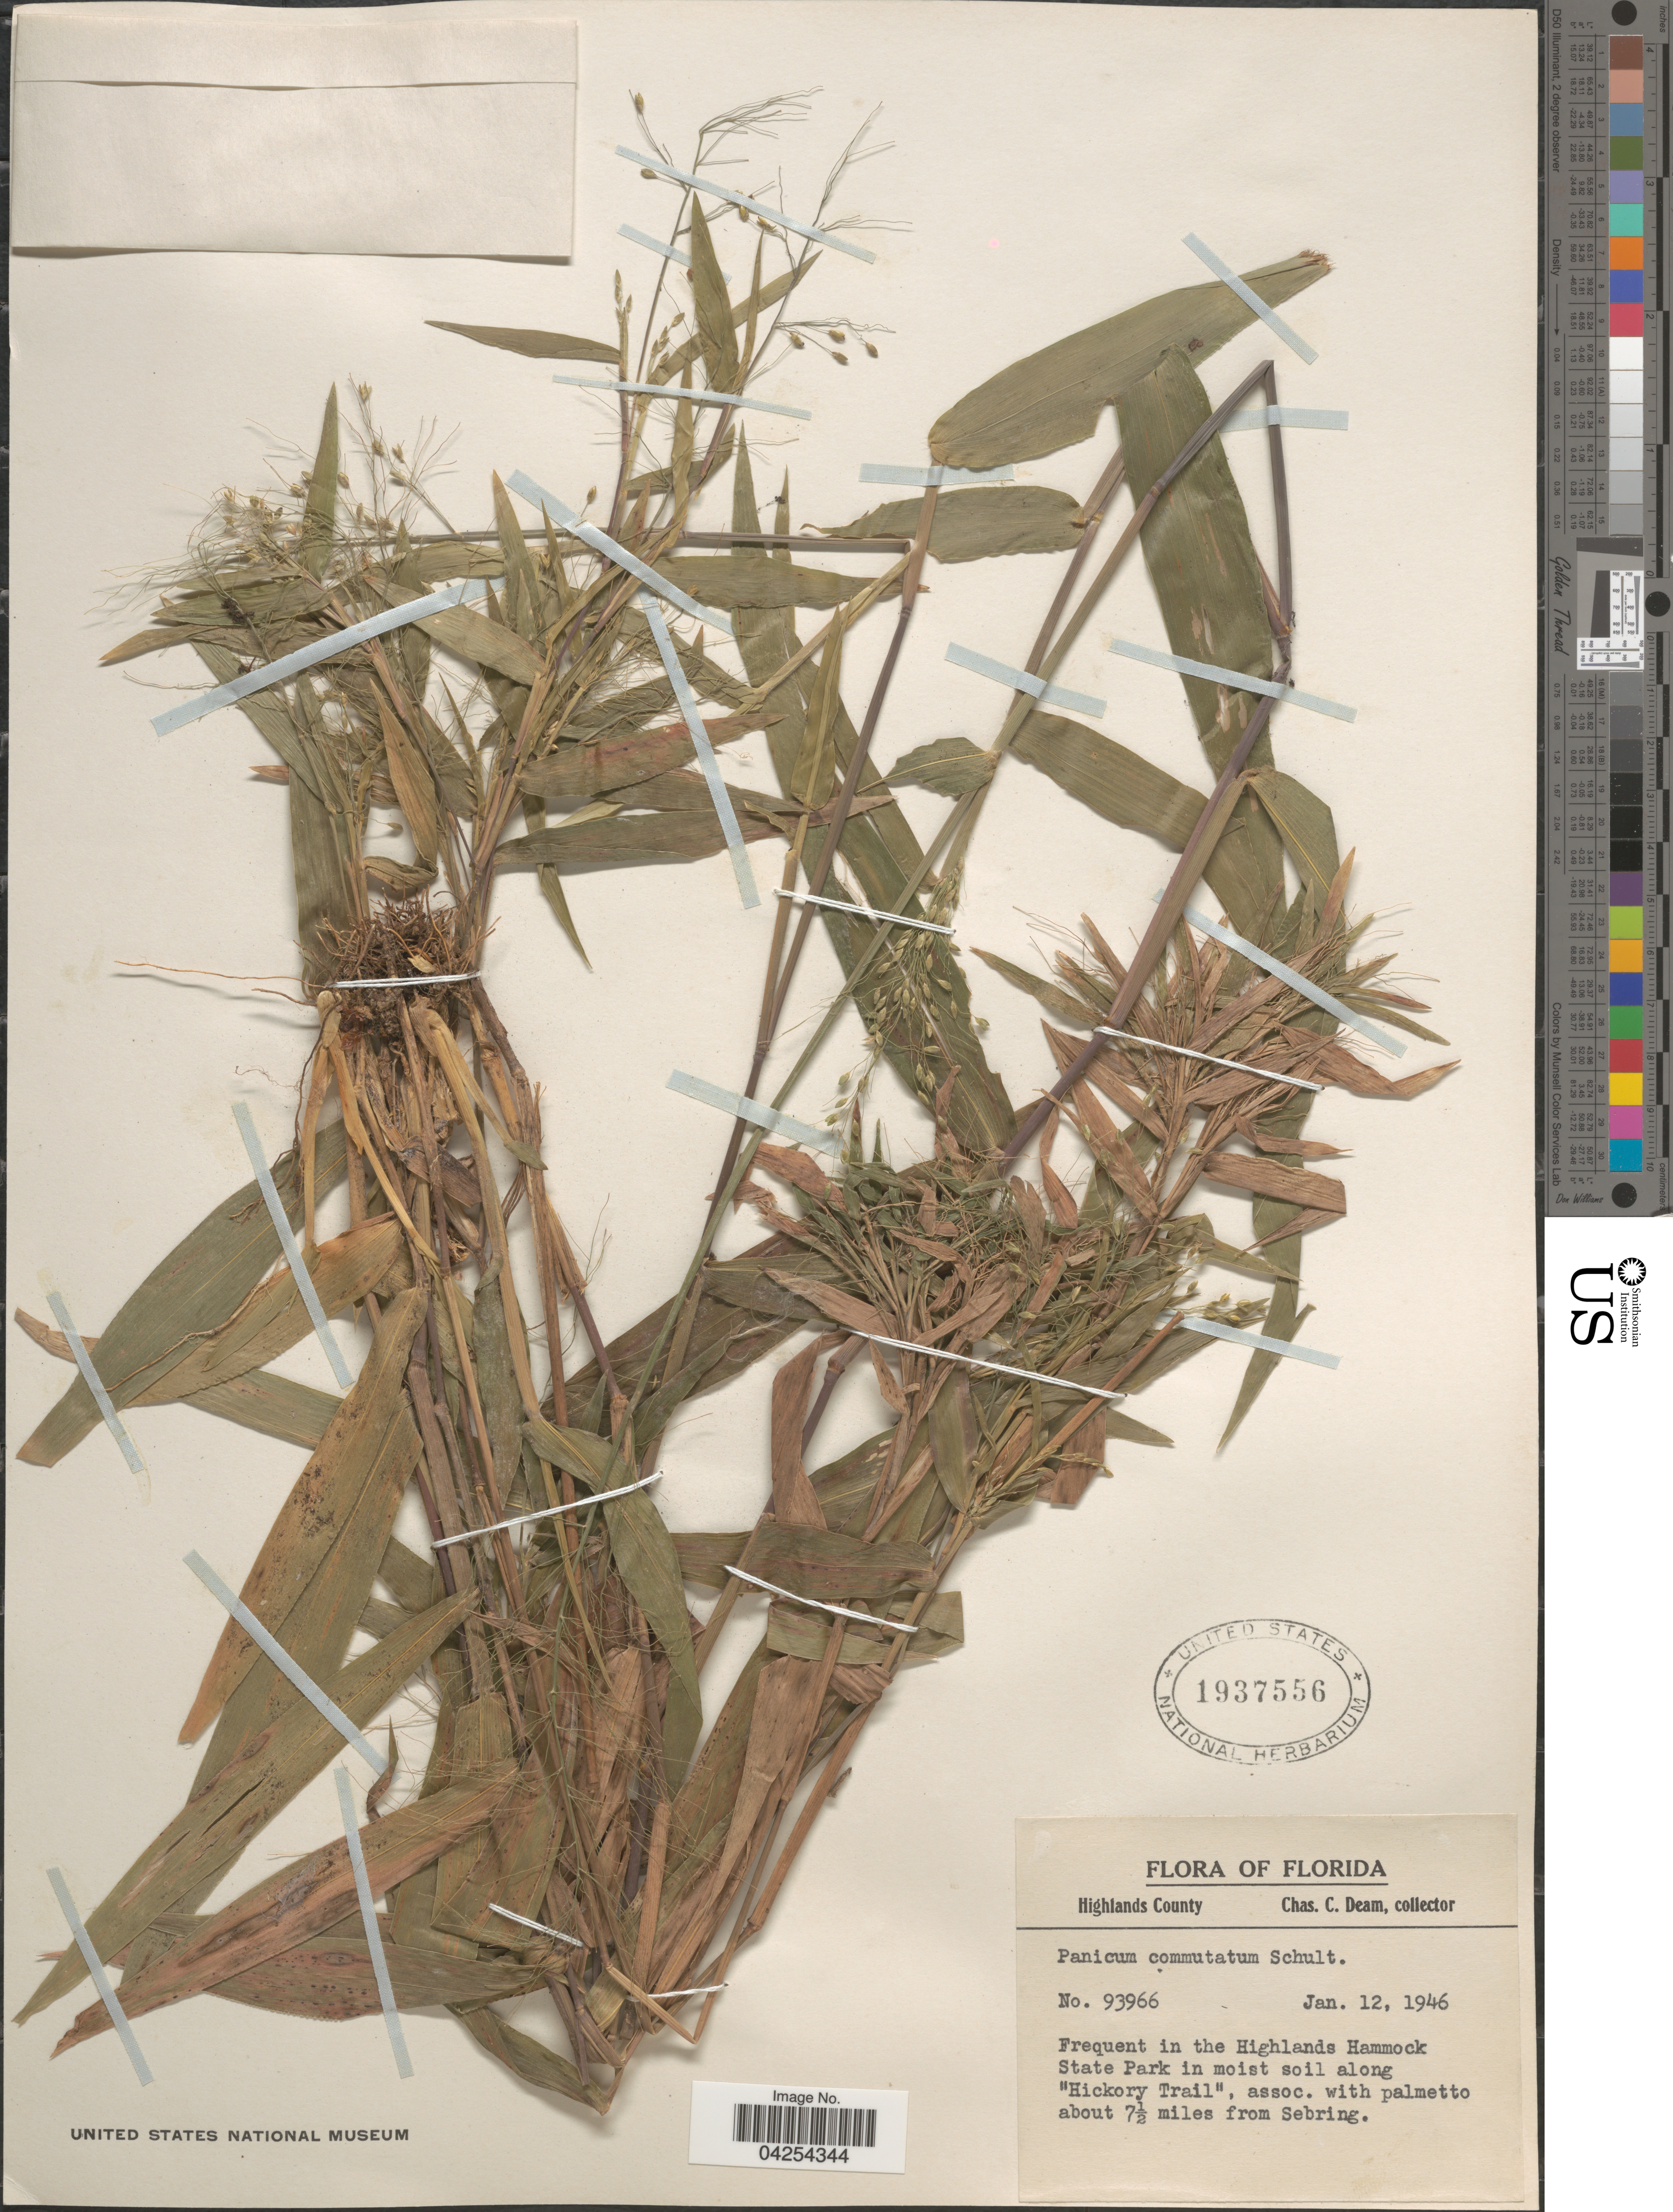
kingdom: Plantae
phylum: Tracheophyta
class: Liliopsida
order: Poales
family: Poaceae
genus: Dichanthelium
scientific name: Dichanthelium commutatum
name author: (Schult.) Gould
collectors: C. C. Deam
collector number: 93966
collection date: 1946-01-12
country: United States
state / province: Florida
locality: Highlands County. Frequent in the Highlands Hammock State Park in moist soil along "Hickory Trail", assoc. with palmetto about 7½ miles from Sebring.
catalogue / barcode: US 1937556